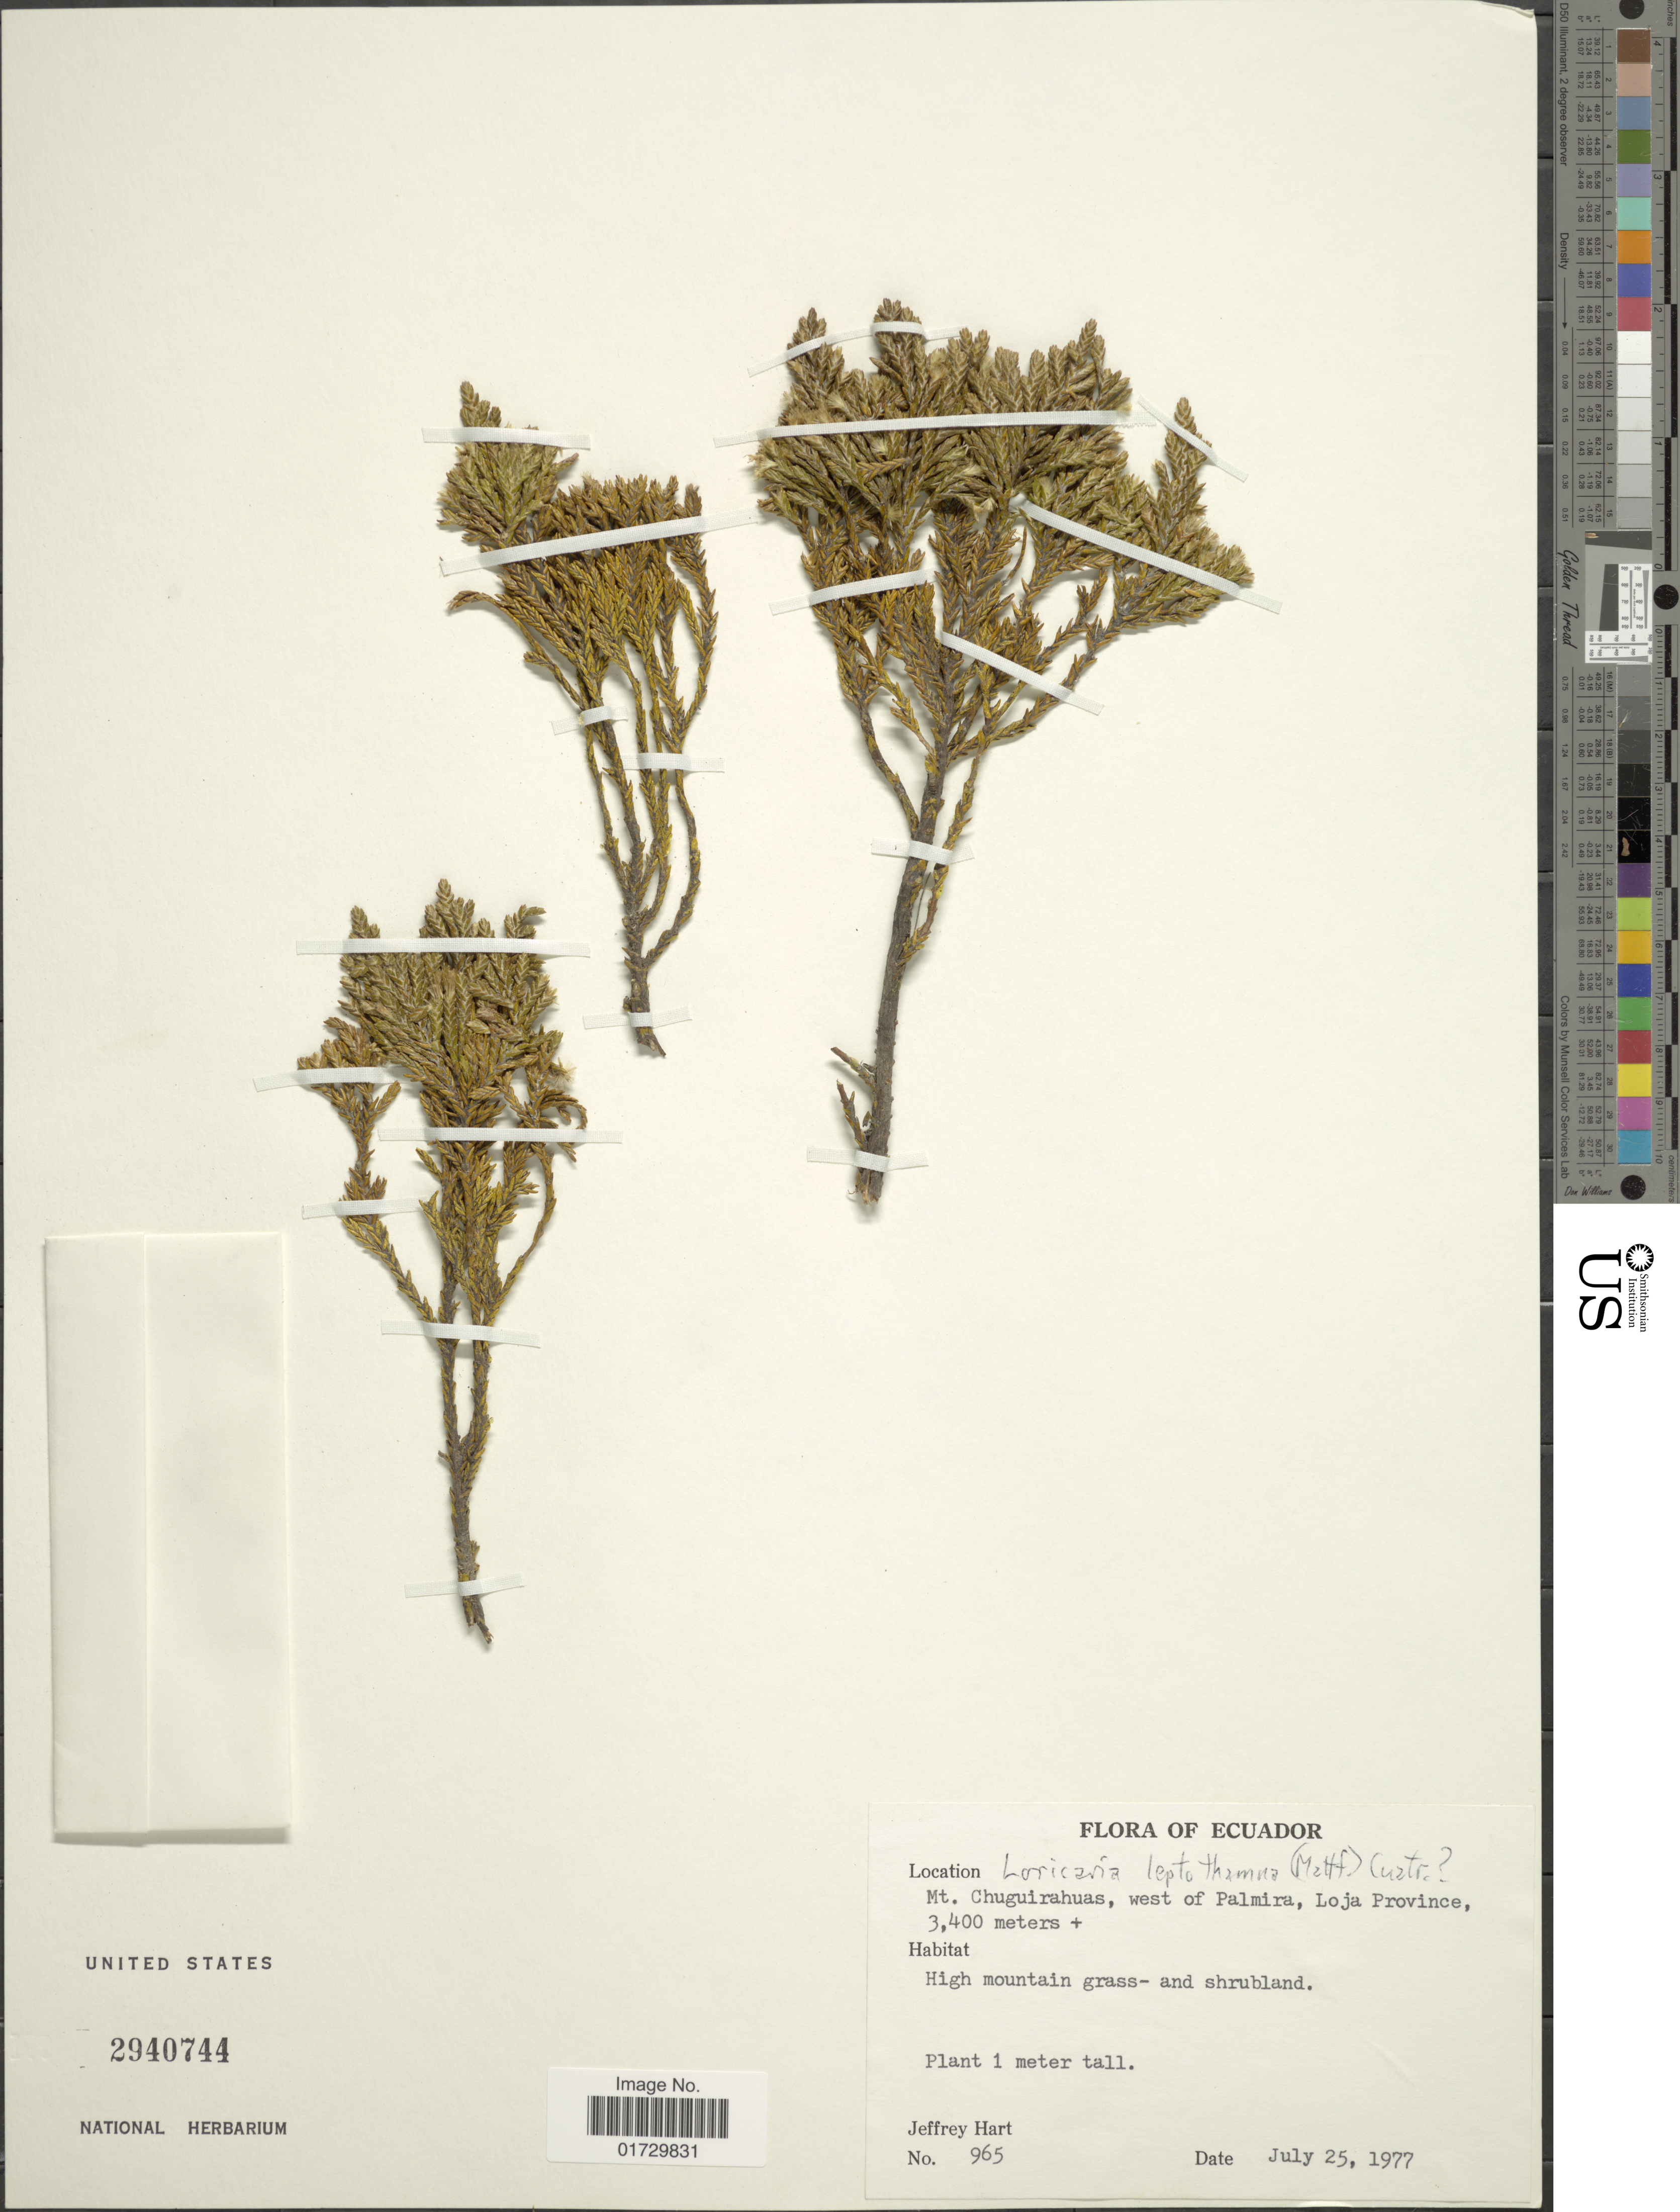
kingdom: Plantae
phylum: Tracheophyta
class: Magnoliopsida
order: Asterales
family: Asteraceae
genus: Loricaria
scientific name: Loricaria leptothamna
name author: (Mattf.) Cuatrec.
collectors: J. A. Hart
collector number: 965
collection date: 1977-07-25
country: Ecuador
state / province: Loja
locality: Mt. Chuguirahuas, west of Palmira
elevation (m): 3400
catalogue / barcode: US 2940744